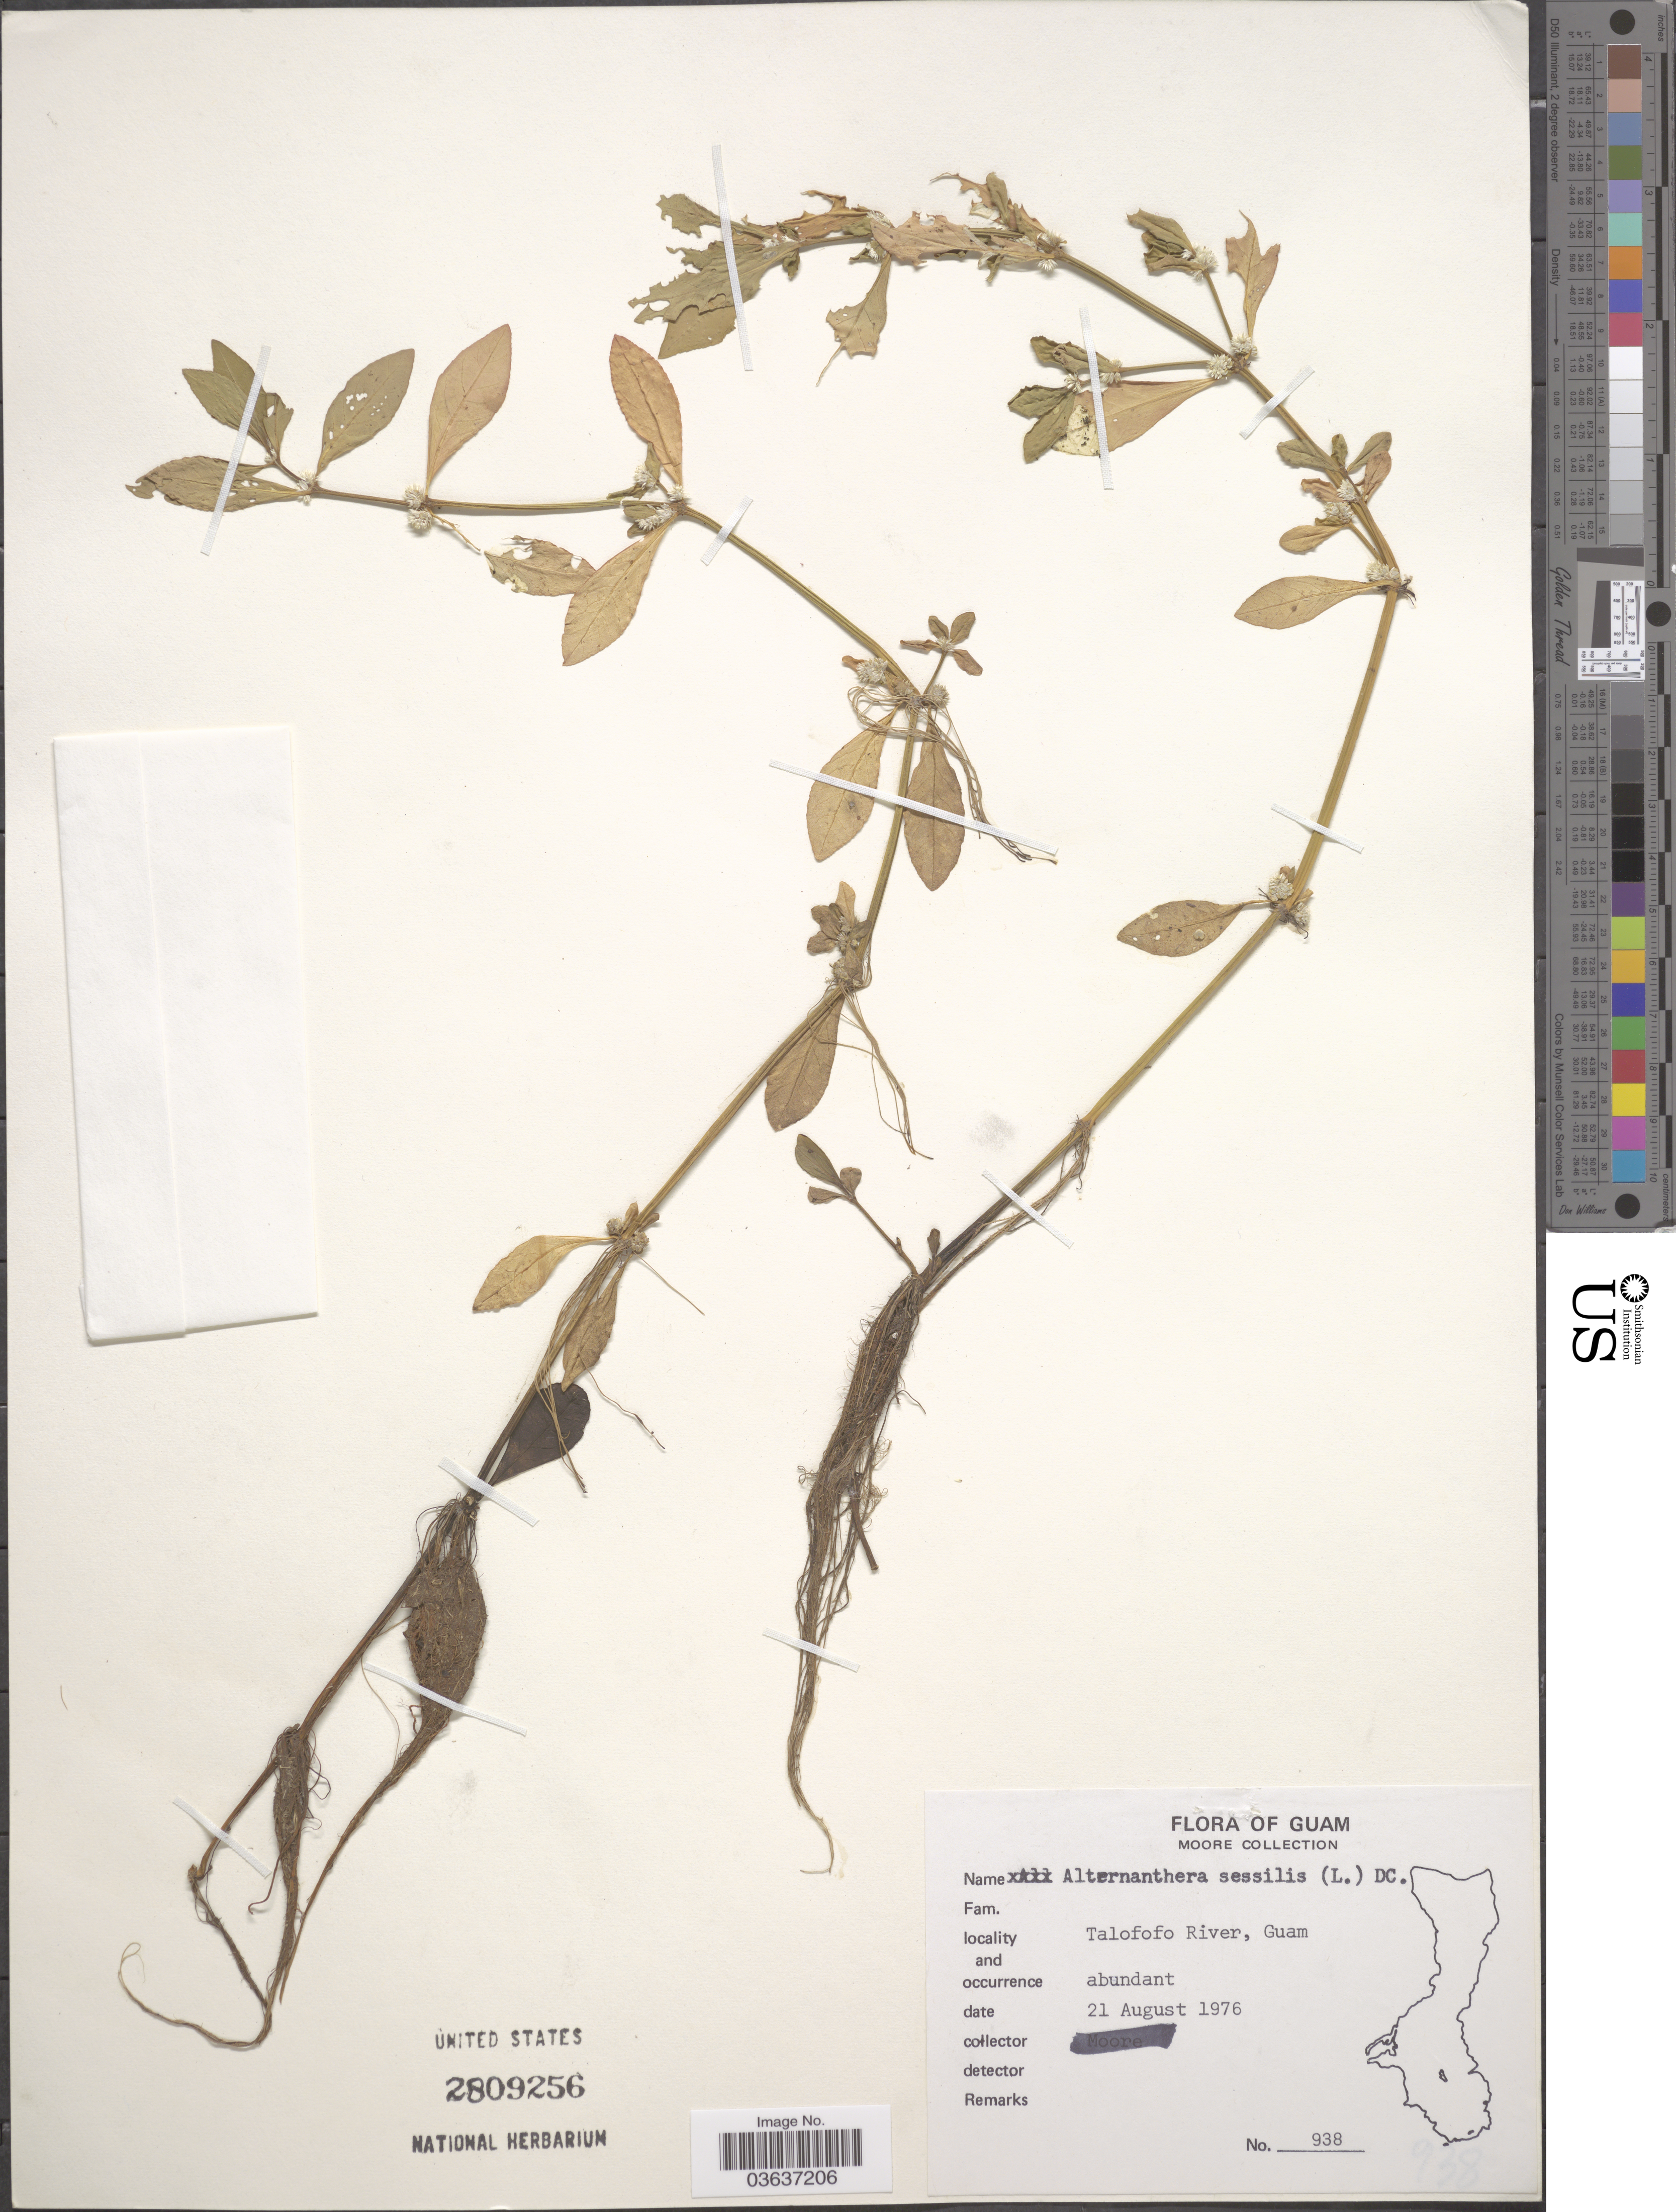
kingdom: Plantae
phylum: Tracheophyta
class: Magnoliopsida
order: Caryophyllales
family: Amaranthaceae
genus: Alternanthera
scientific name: Alternanthera sessilis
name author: (L.) DC.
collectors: -. Moore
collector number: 938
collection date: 1976-08-21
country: Guam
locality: Talofofo River.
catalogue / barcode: US 2809256